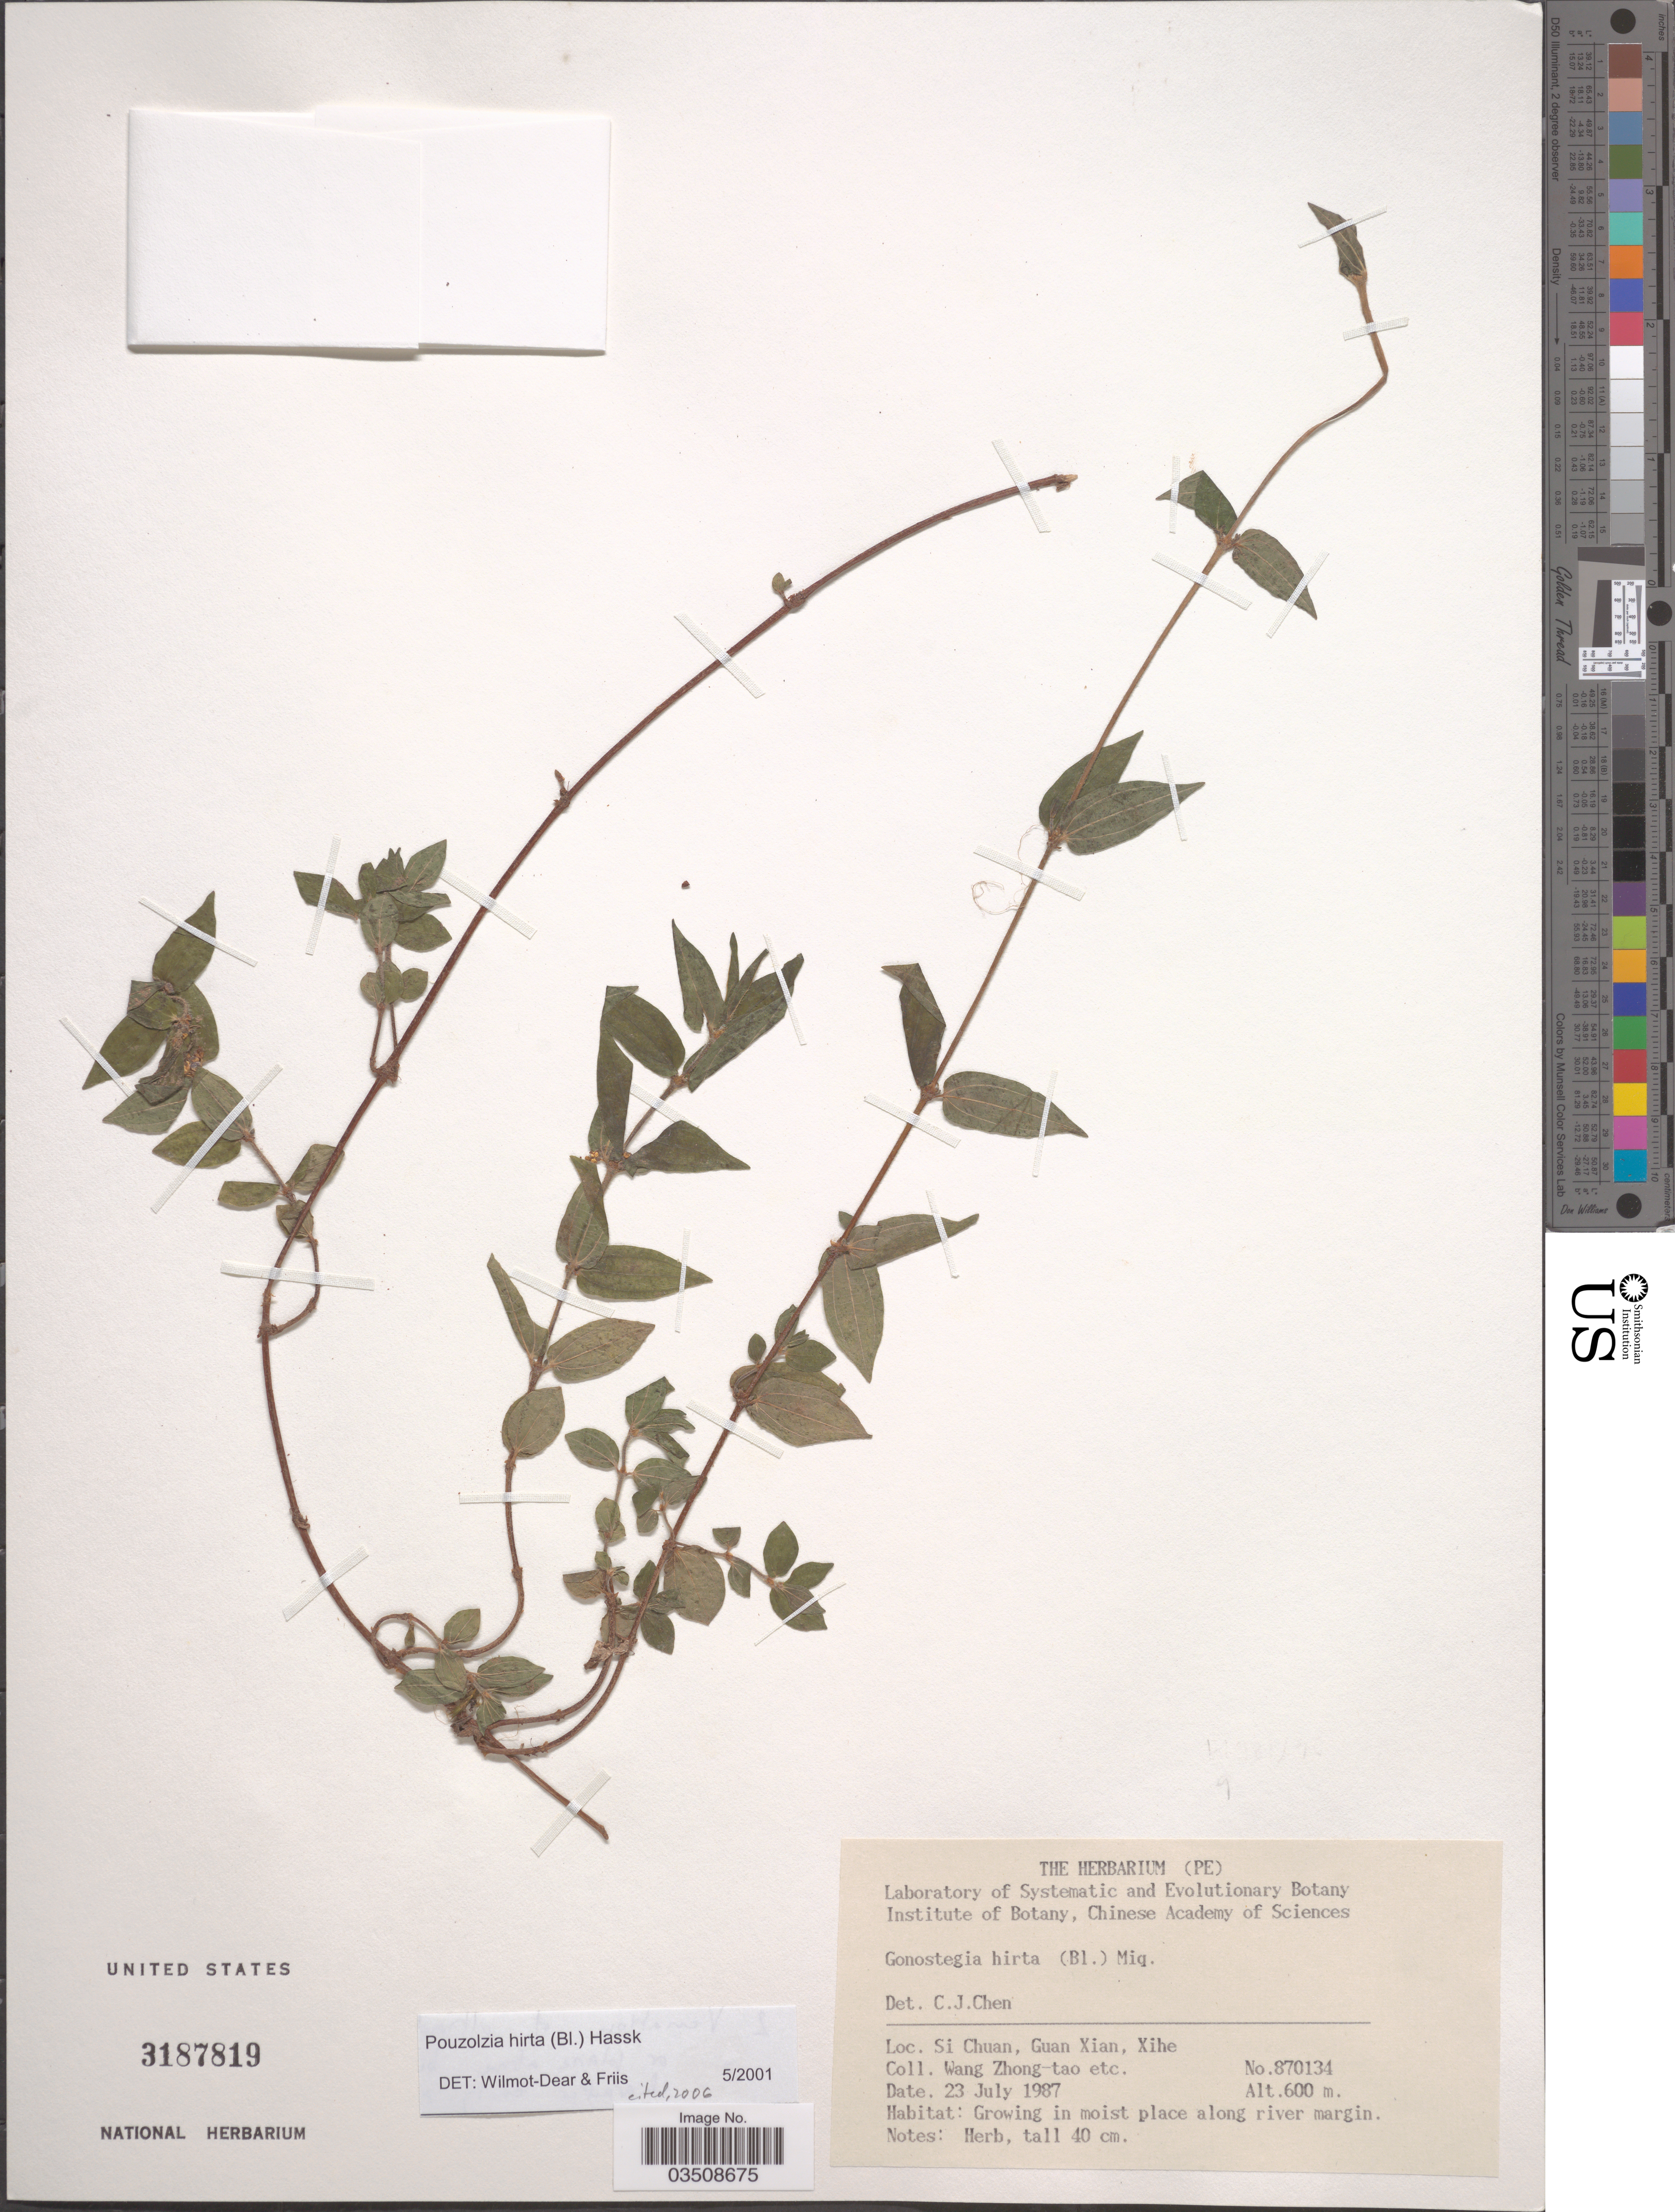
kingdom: Plantae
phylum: Tracheophyta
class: Magnoliopsida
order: Rosales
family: Urticaceae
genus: Gonostegia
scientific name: Gonostegia triandra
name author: (Blume) Miq.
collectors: W. Zhong-Tao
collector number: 870134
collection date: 1987-07-23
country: China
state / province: Sichuan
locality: Si Chuan, Guan Xian, Xihe.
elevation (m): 600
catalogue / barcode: US 3187819